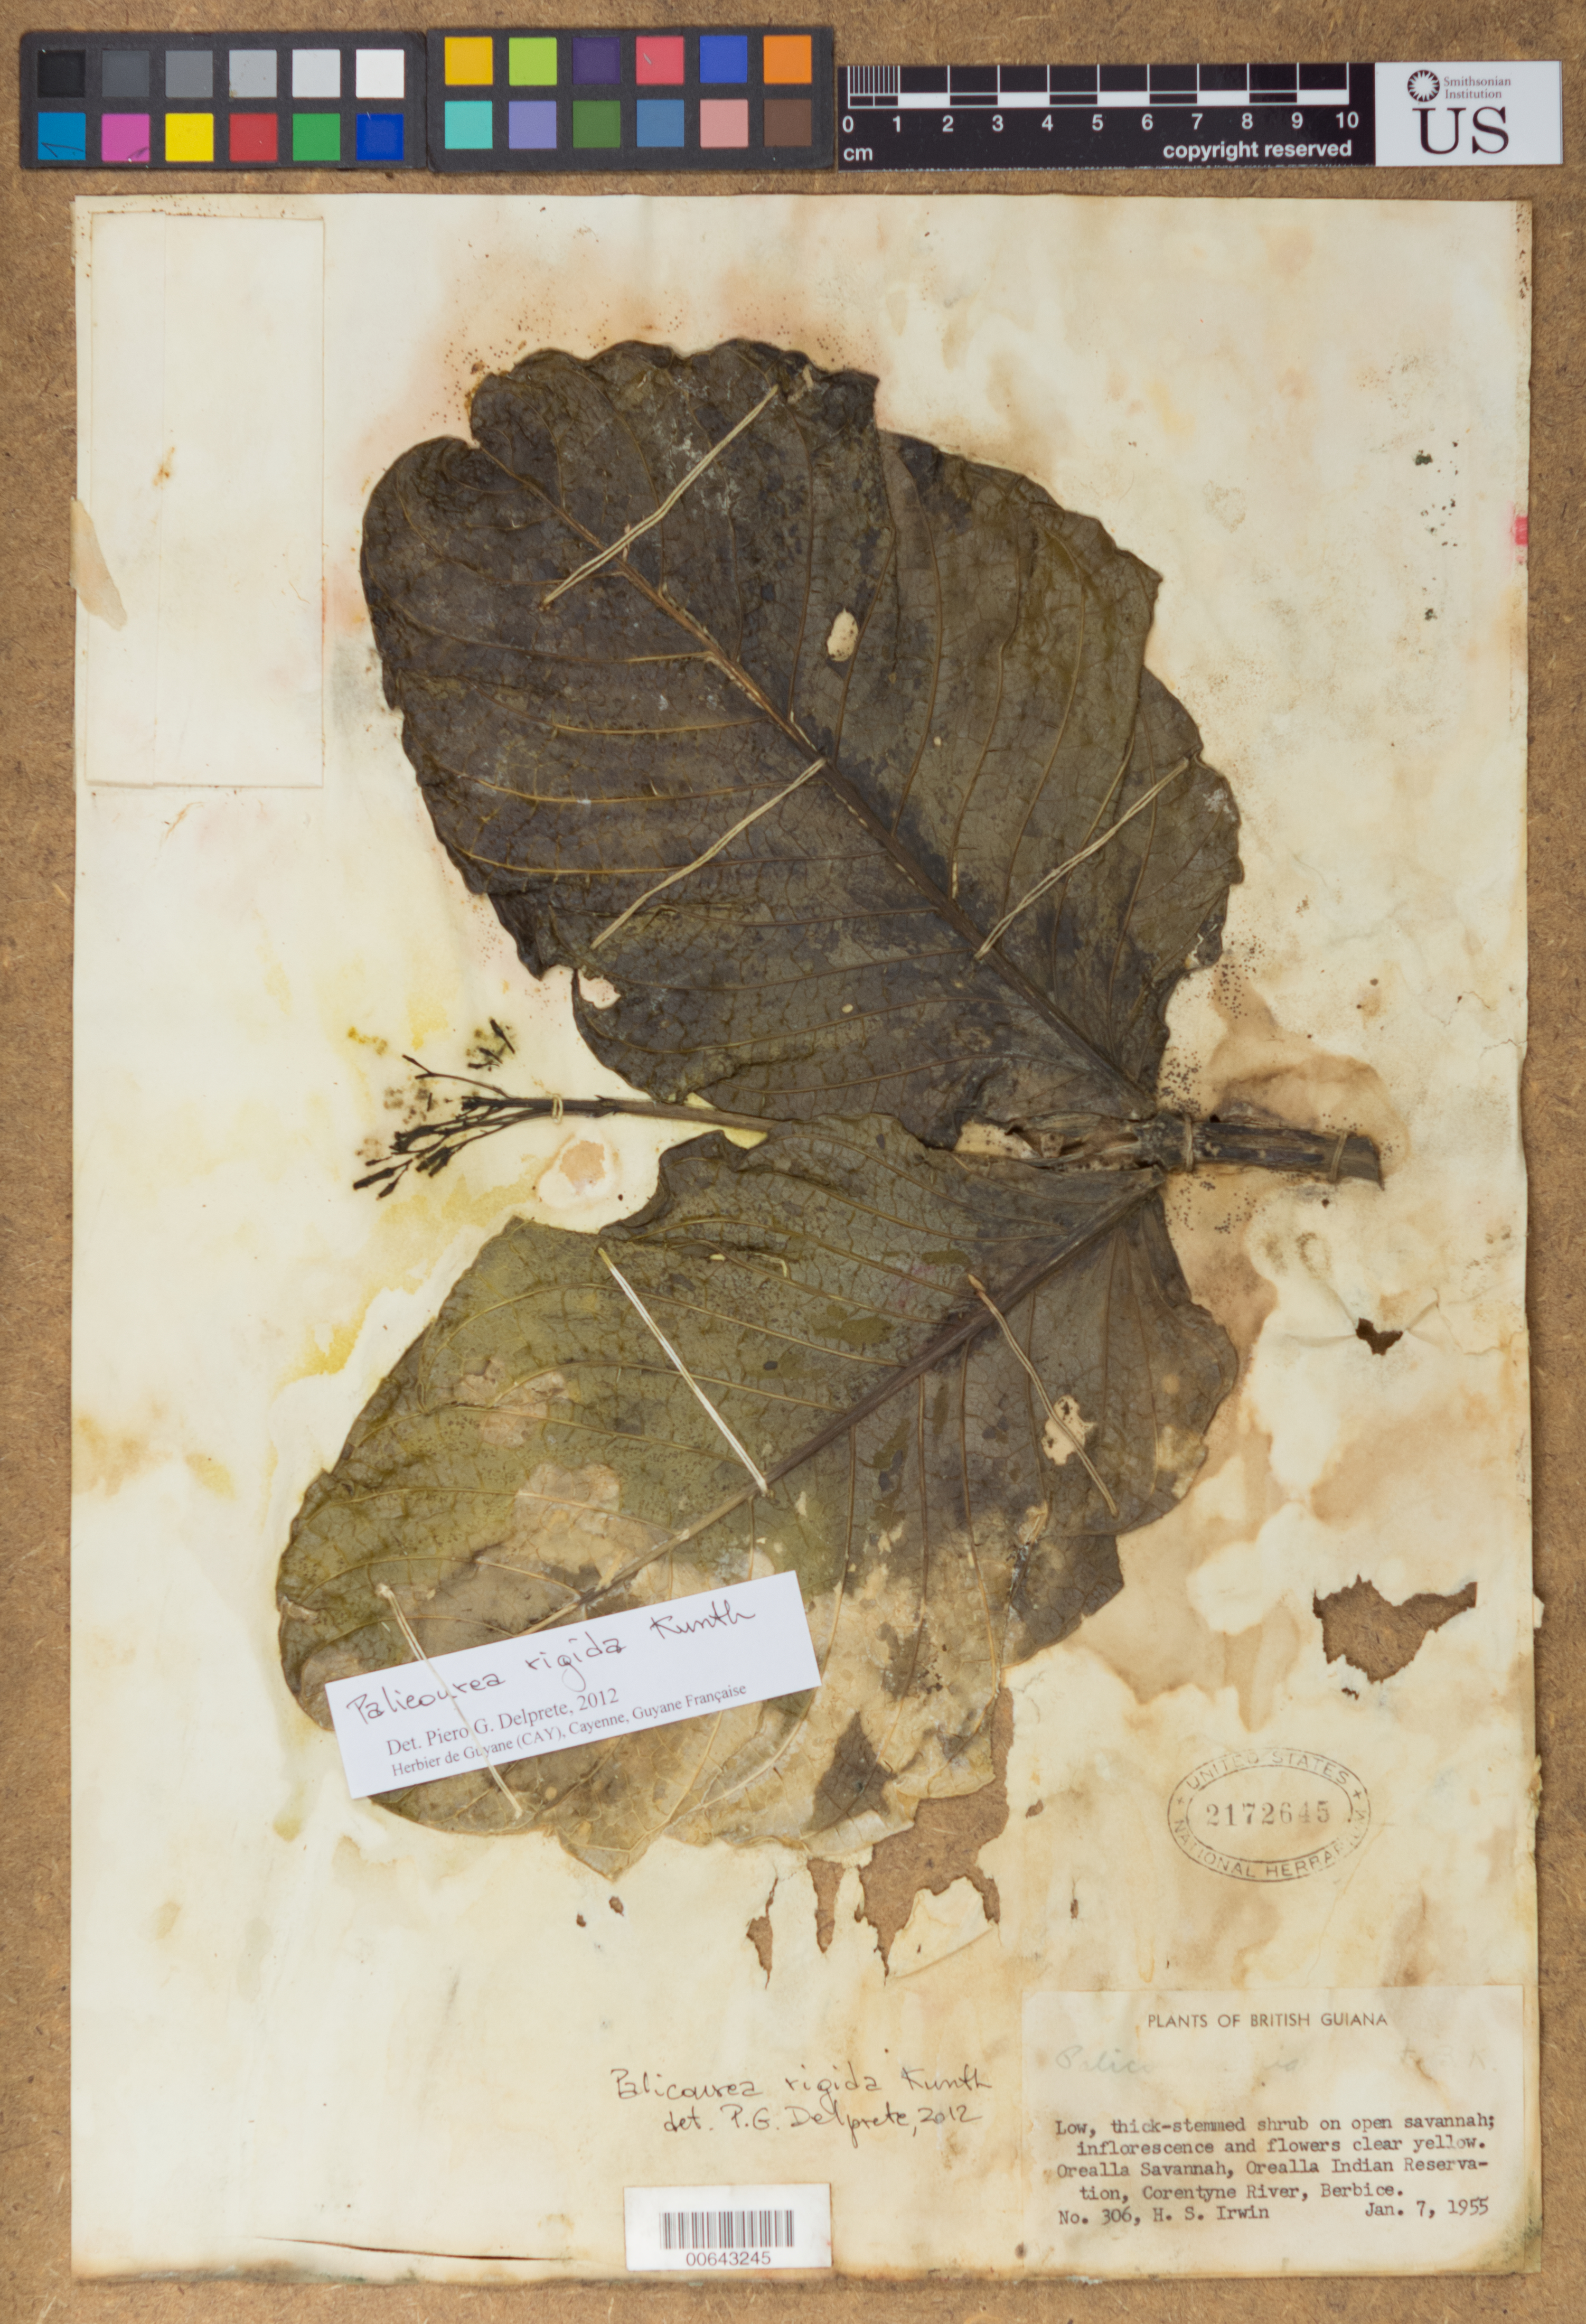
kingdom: Plantae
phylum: Tracheophyta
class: Magnoliopsida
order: Gentianales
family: Rubiaceae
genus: Palicourea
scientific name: Palicourea rigida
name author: Kunth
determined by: Smith, Lyman B., (US), NMNH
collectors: H. Irwin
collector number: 306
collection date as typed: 7-Jan-55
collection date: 1955-01-07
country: Guyana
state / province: E. Berbice-Corentyne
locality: Orealla Savanna, Orealla Indian Reservation, Corentyne River, Berbice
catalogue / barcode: US 2172645